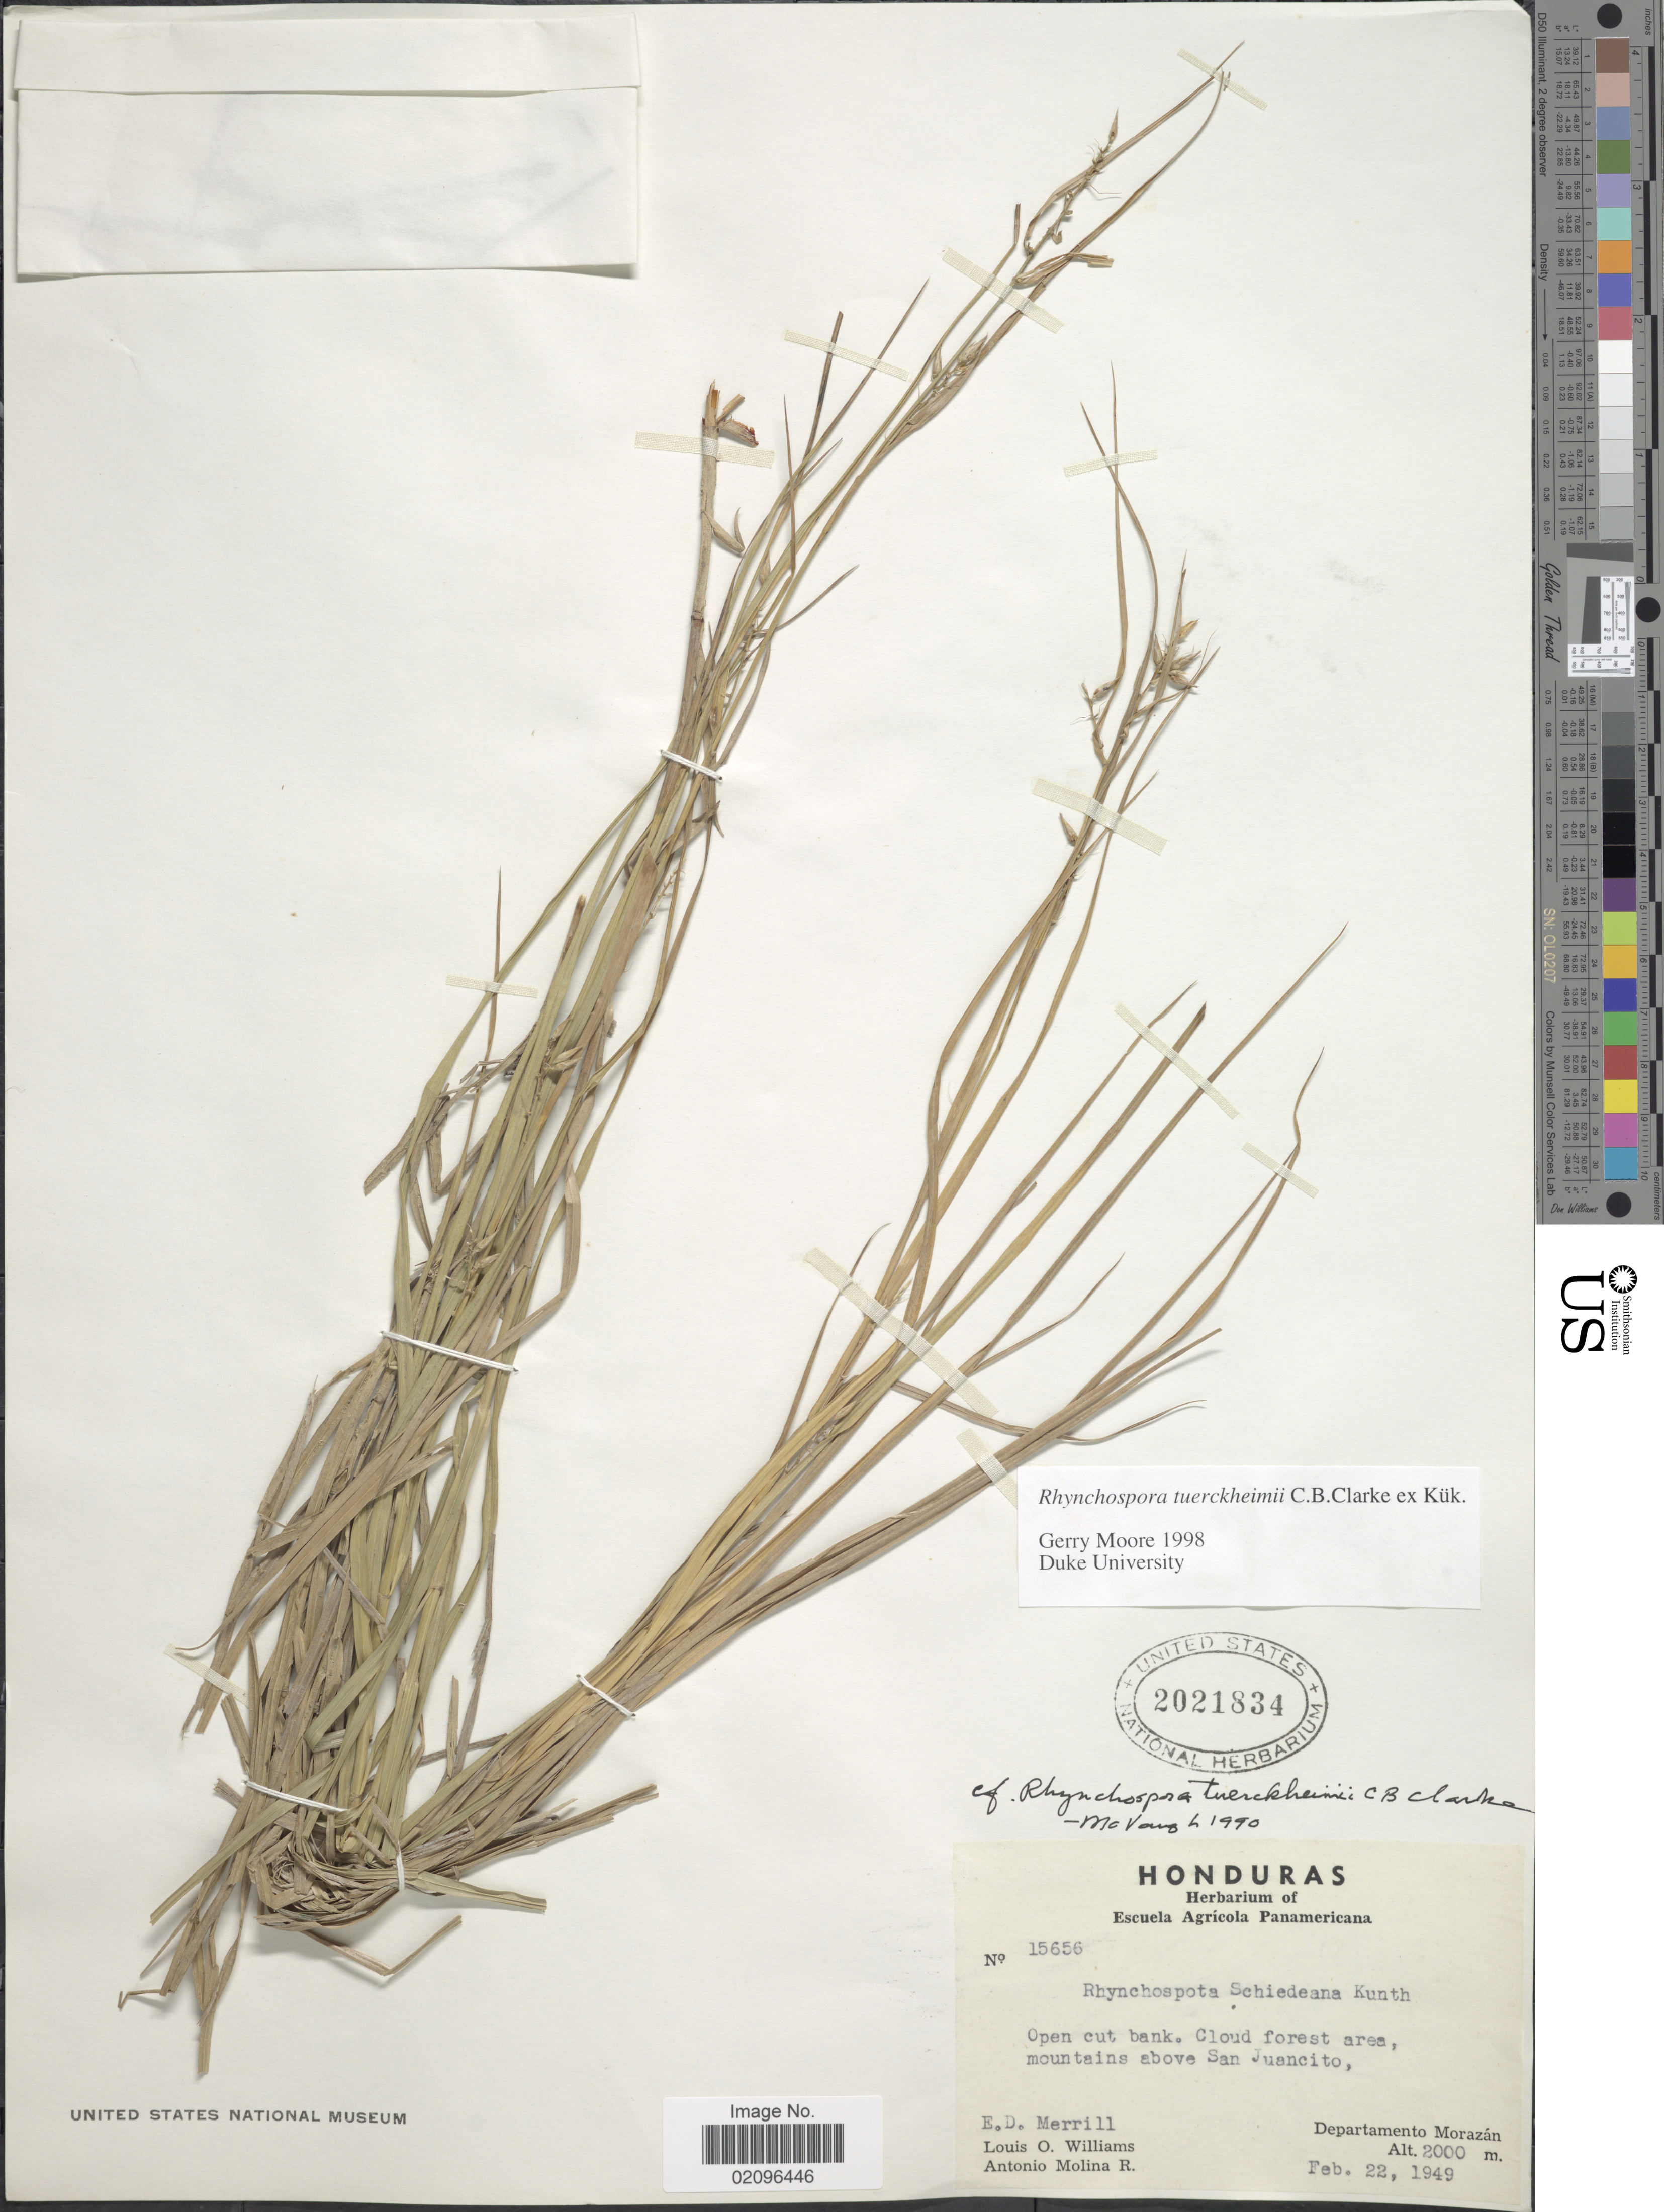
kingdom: Plantae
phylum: Tracheophyta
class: Liliopsida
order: Poales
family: Cyperaceae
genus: Rhynchospora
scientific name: Rhynchospora tuerckheimii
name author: C.B. Clarke ex Kük.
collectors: L. O. Williams & A. Molina R.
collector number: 15656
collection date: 1949-02-22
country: Honduras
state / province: Fco. Morazán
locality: Open cut bank. Cloud forest area, mountains above San Juancito. Departamento Morazan,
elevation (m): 2000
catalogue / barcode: US 2021834